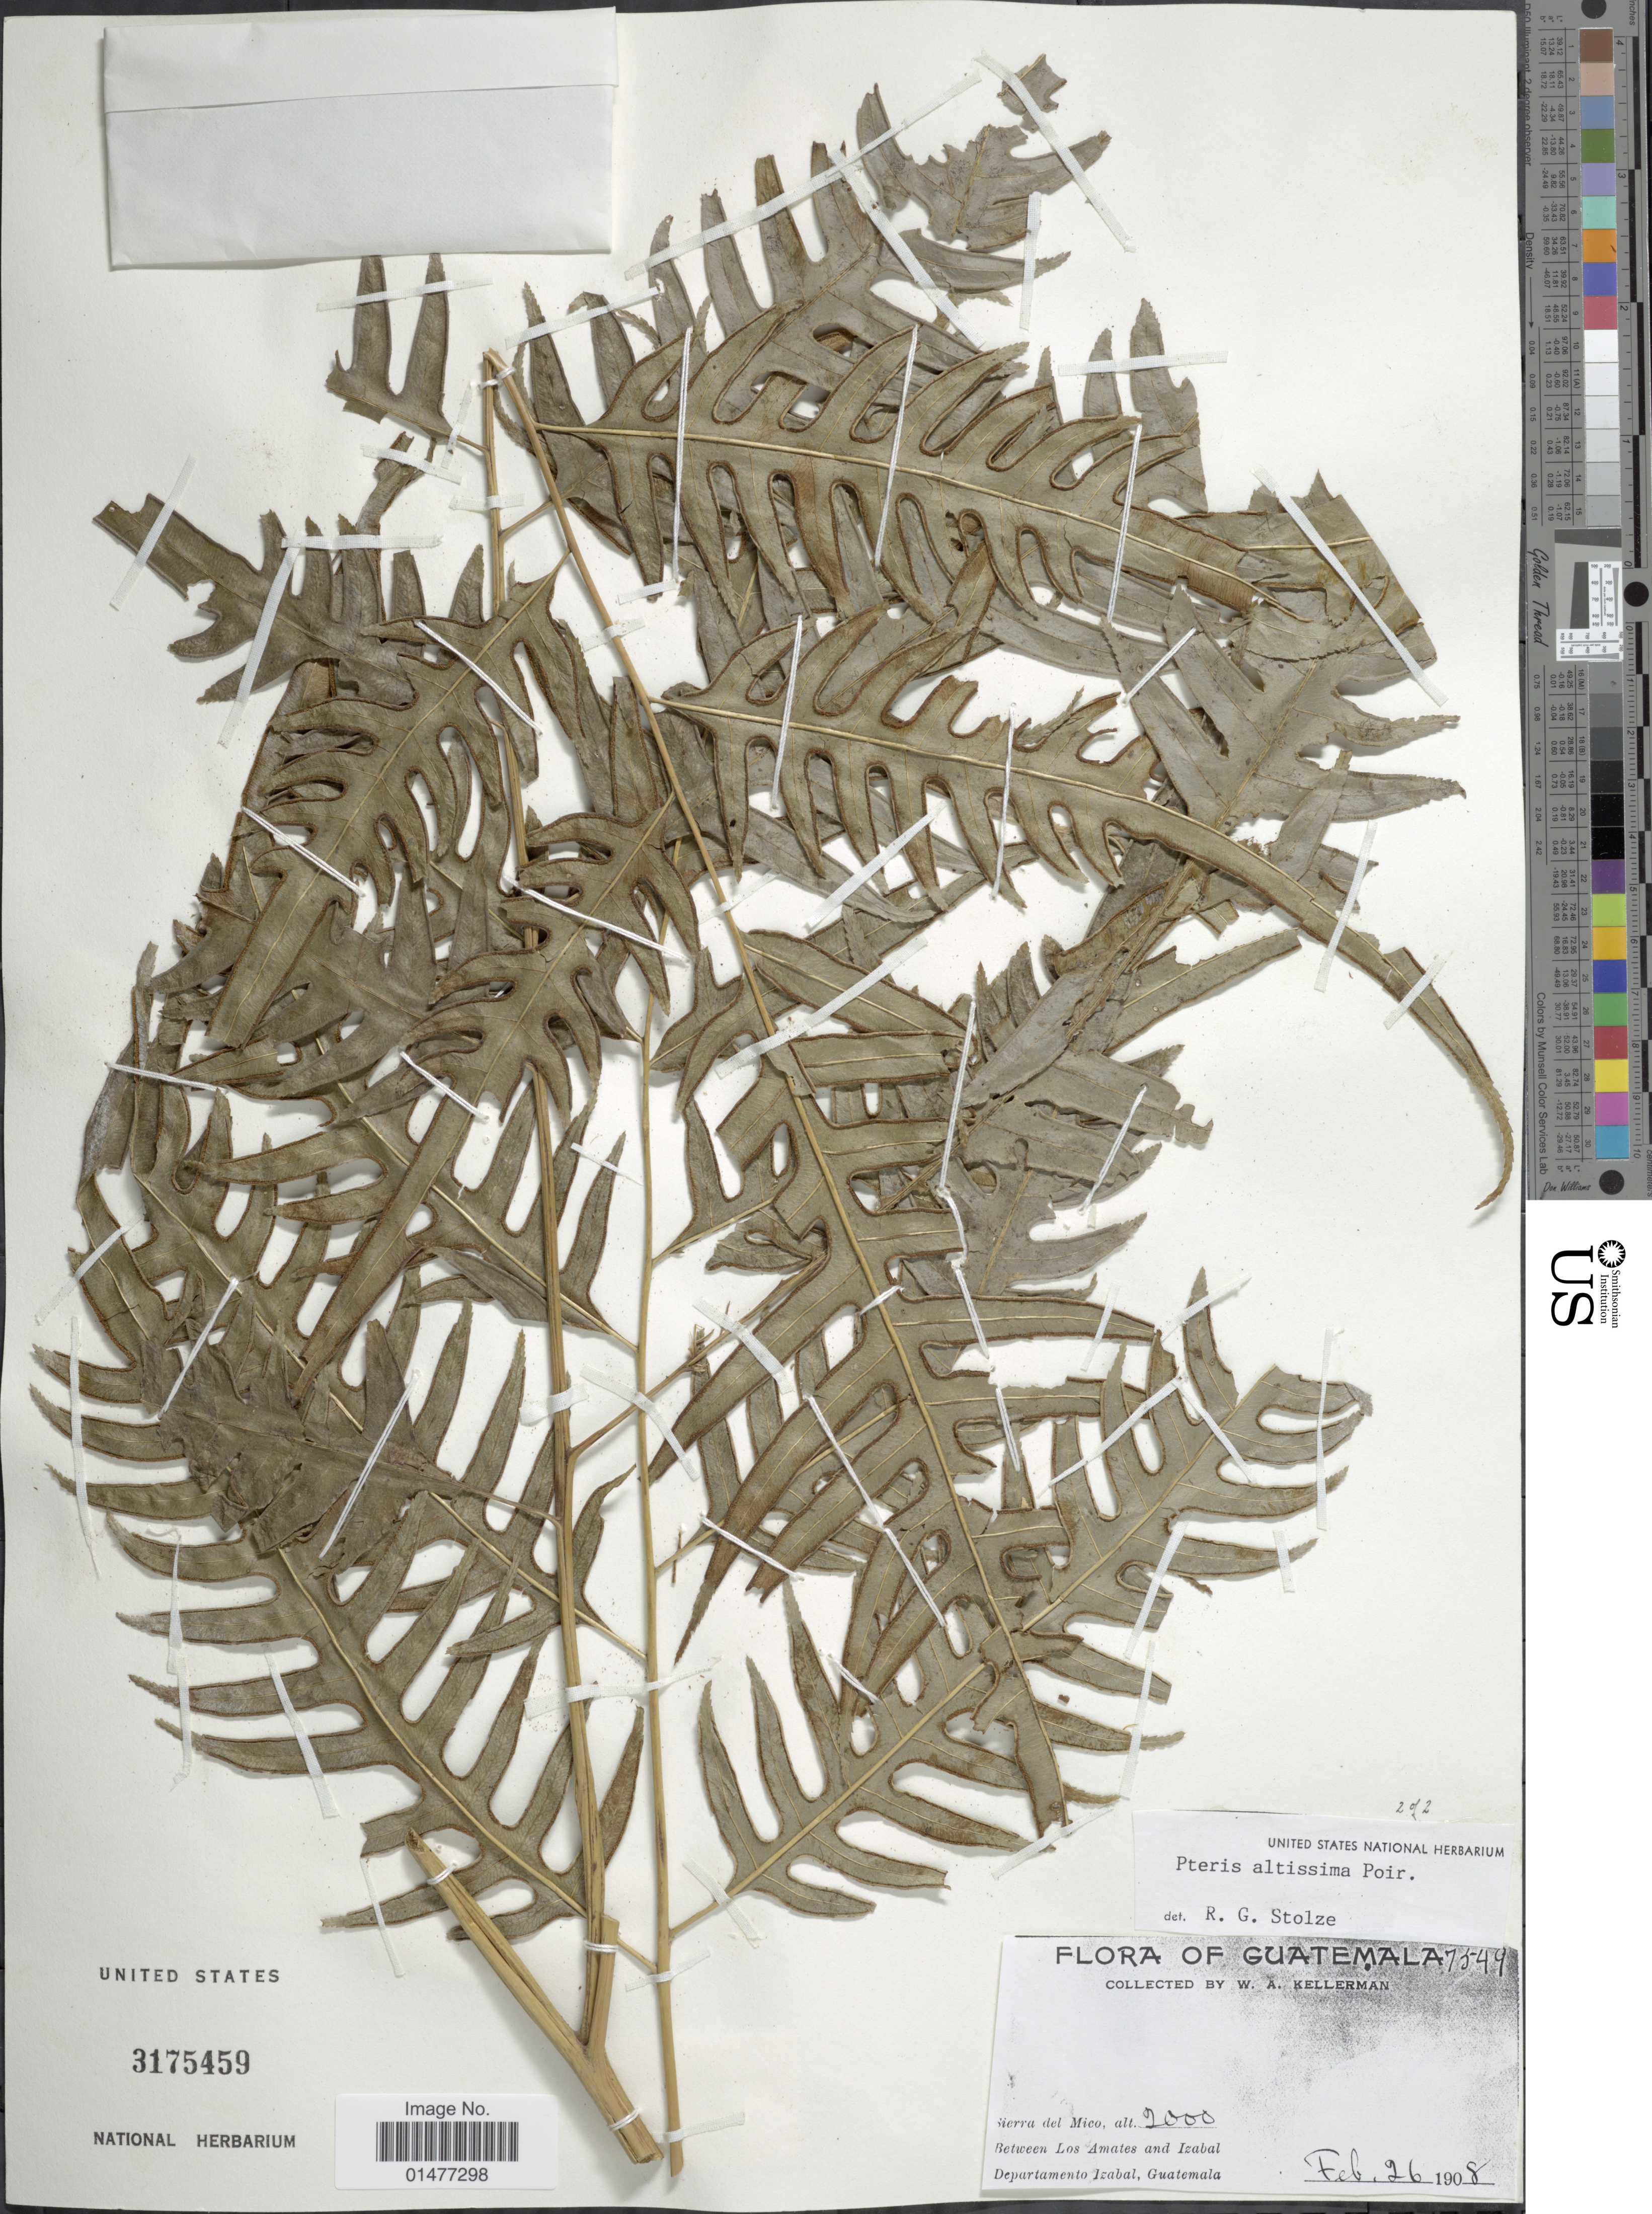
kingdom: Plantae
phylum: Tracheophyta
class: Polypodiopsida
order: Polypodiales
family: Pteridaceae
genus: Pteris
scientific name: Pteris altissima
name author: Poir.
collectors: W. Kellerman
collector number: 7549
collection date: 1908-02-26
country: Guatemala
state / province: Izabal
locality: Flora of Guatemala, Between Los Amates and Izabal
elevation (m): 610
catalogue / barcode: US 3175459